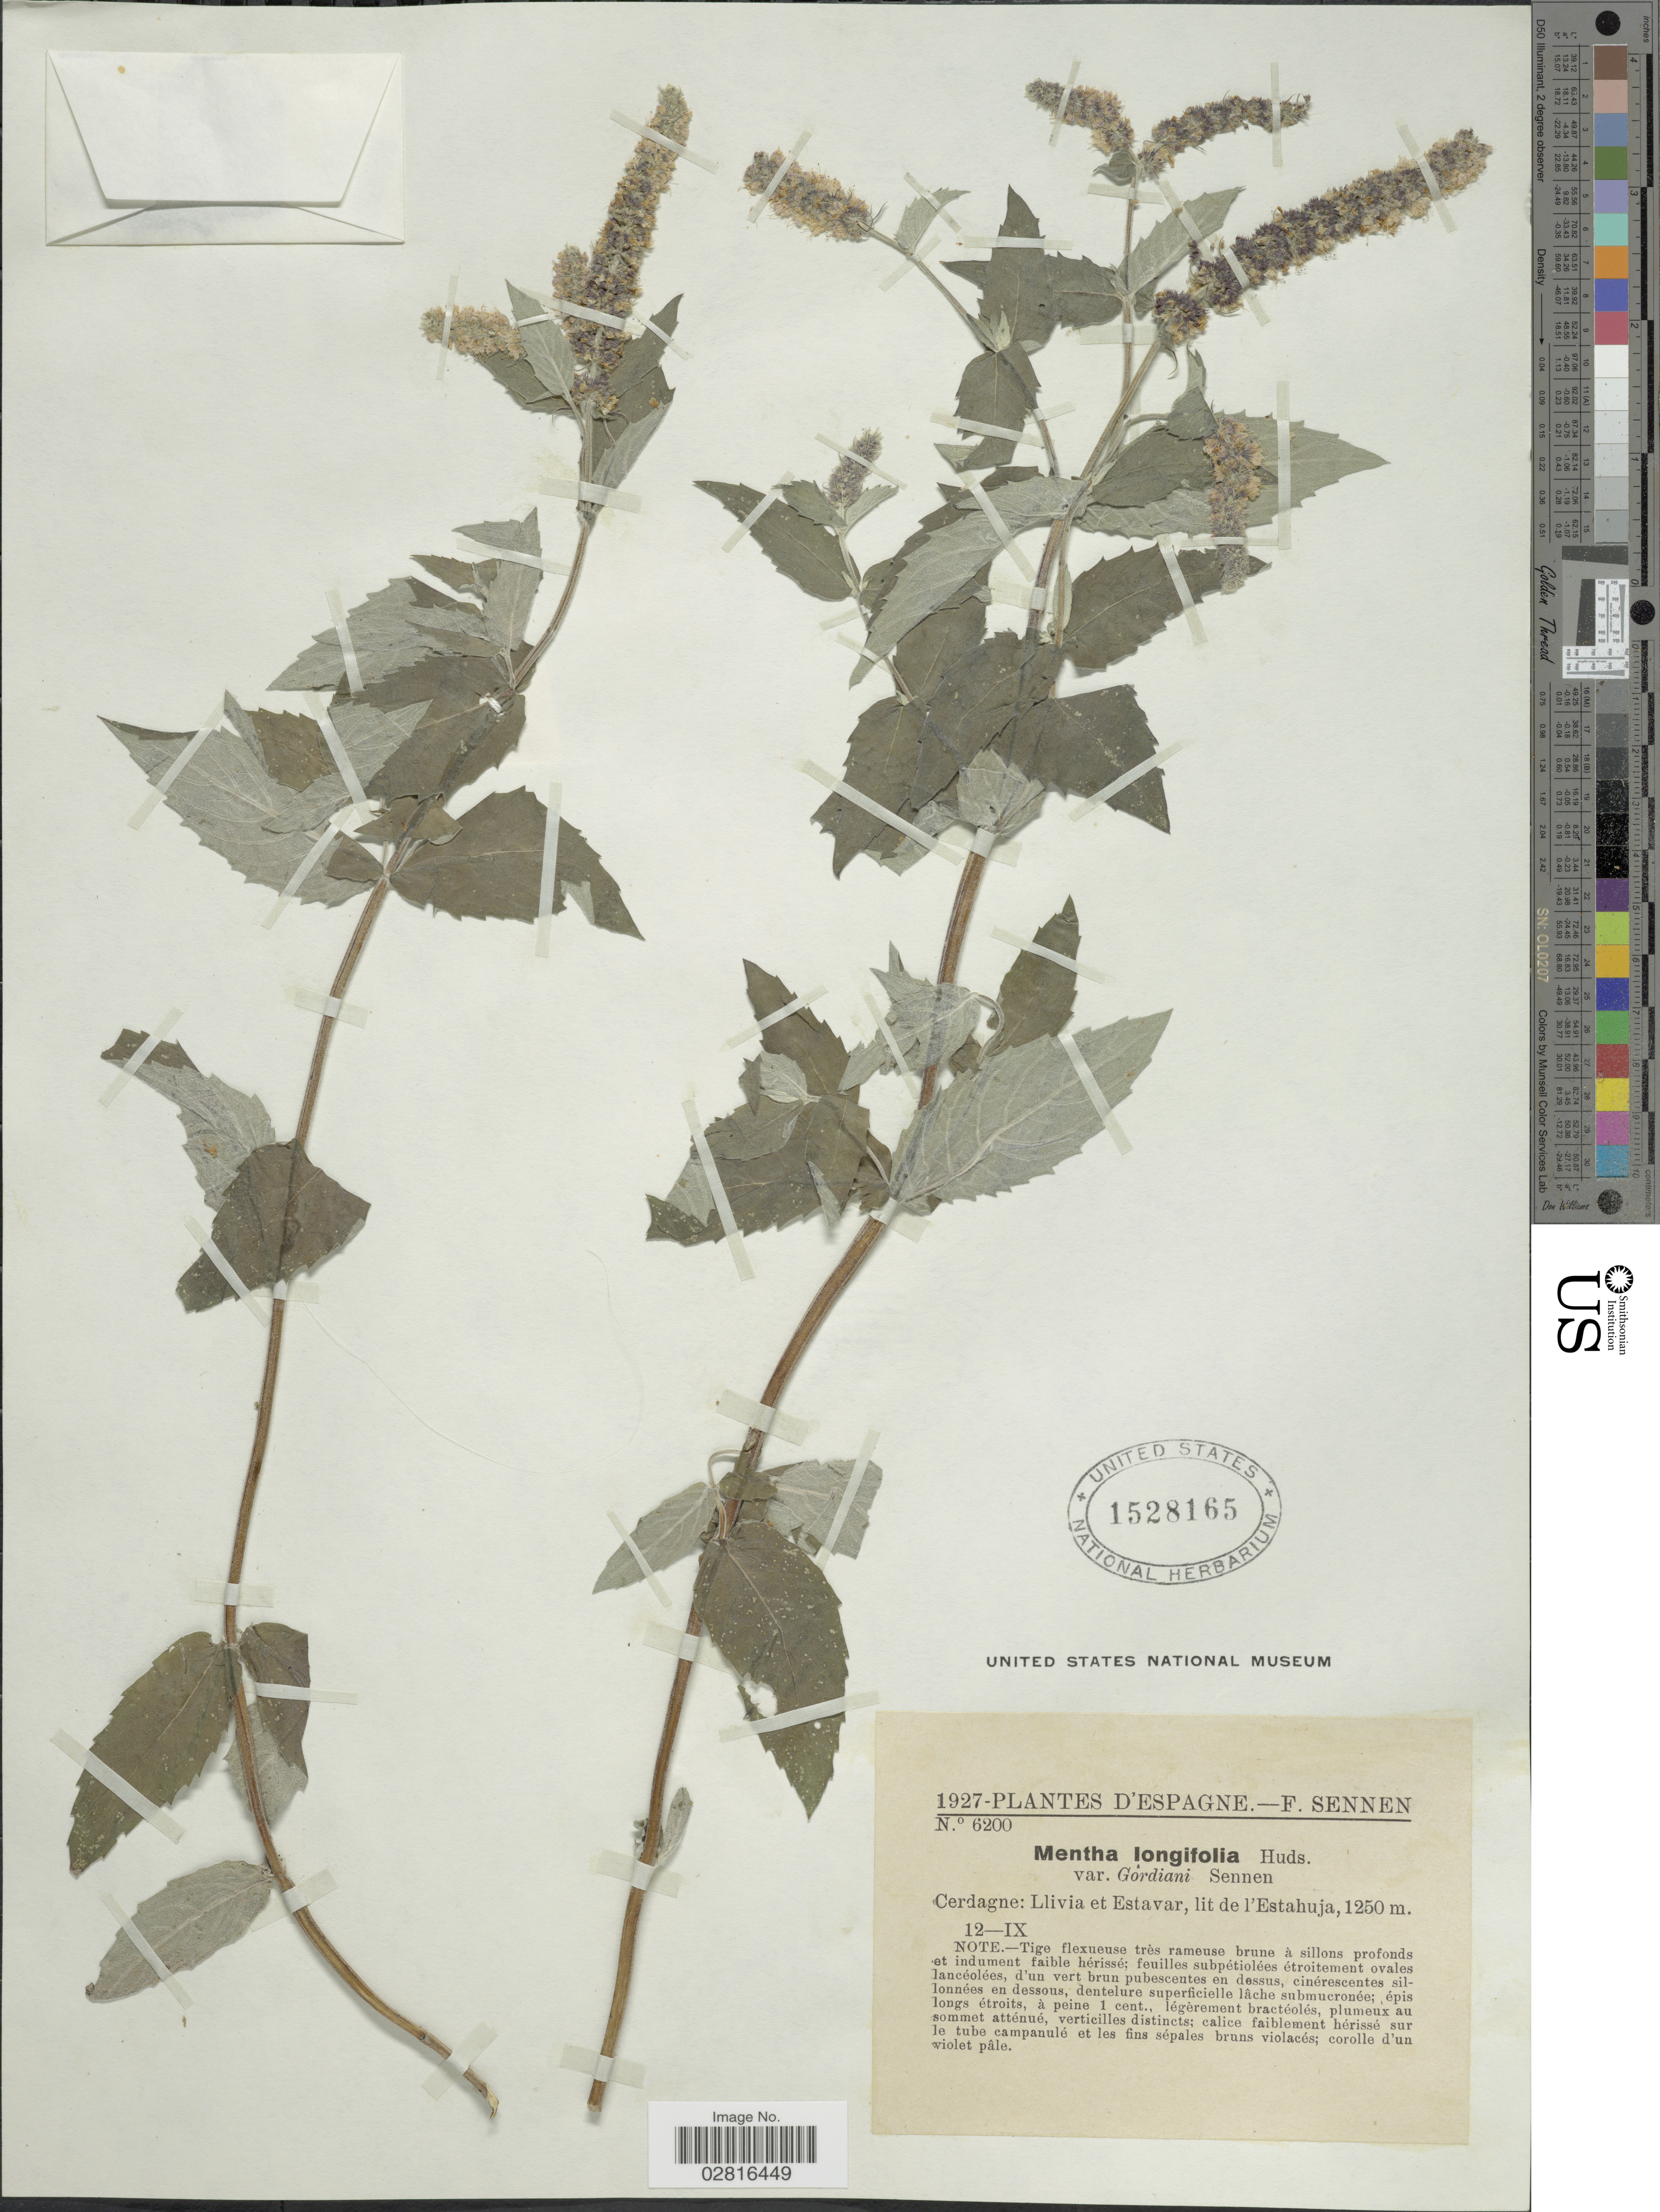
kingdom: Plantae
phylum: Tracheophyta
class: Magnoliopsida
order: Lamiales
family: Lamiaceae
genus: Mentha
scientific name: Mentha longifolia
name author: (L.) L.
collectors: E. Sennen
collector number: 6200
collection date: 1927-09-12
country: Spain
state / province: Islas Baleares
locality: Espagne. Cerdagne: Llivia et Estavar, lit de l'Estahuja.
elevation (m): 1250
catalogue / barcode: US 1528165